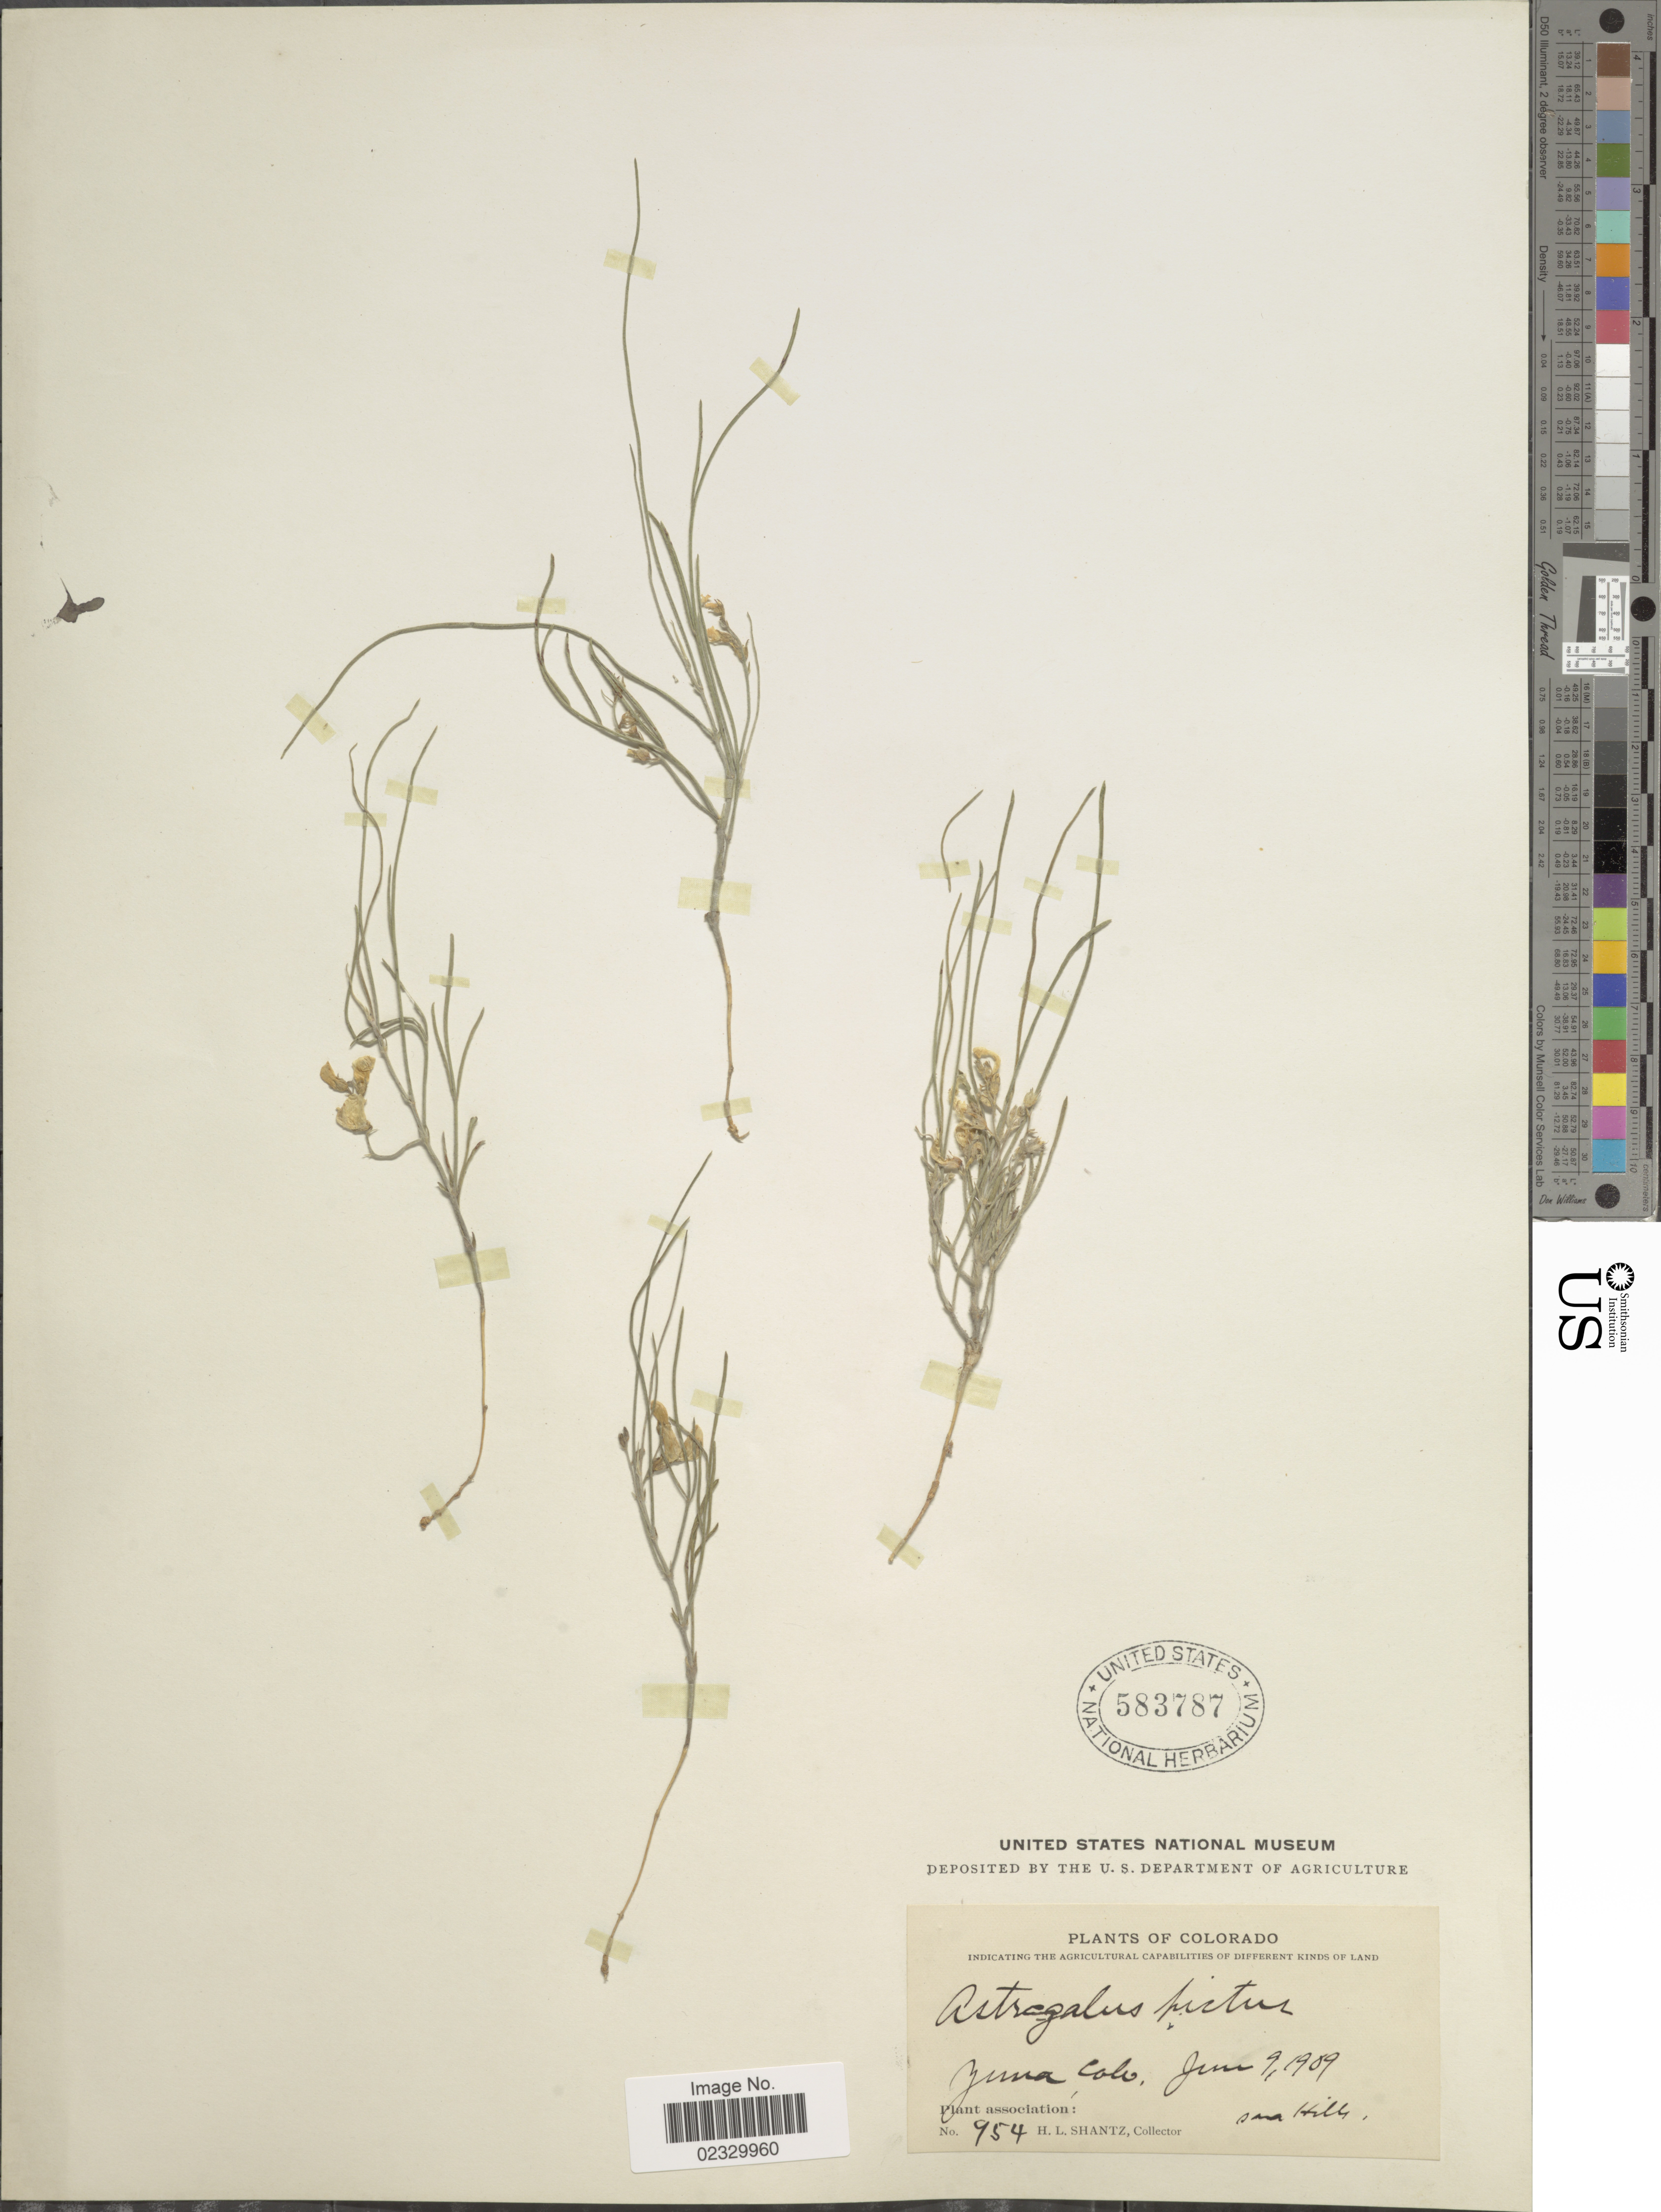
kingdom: Plantae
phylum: Tracheophyta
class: Magnoliopsida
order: Fabales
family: Fabaceae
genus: Astragalus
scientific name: Astragalus ceramicus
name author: E. Sheld.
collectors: H. Shantz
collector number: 954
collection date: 1909-06-09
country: United States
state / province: Colorado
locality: Yuma, sand hills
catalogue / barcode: US 583787